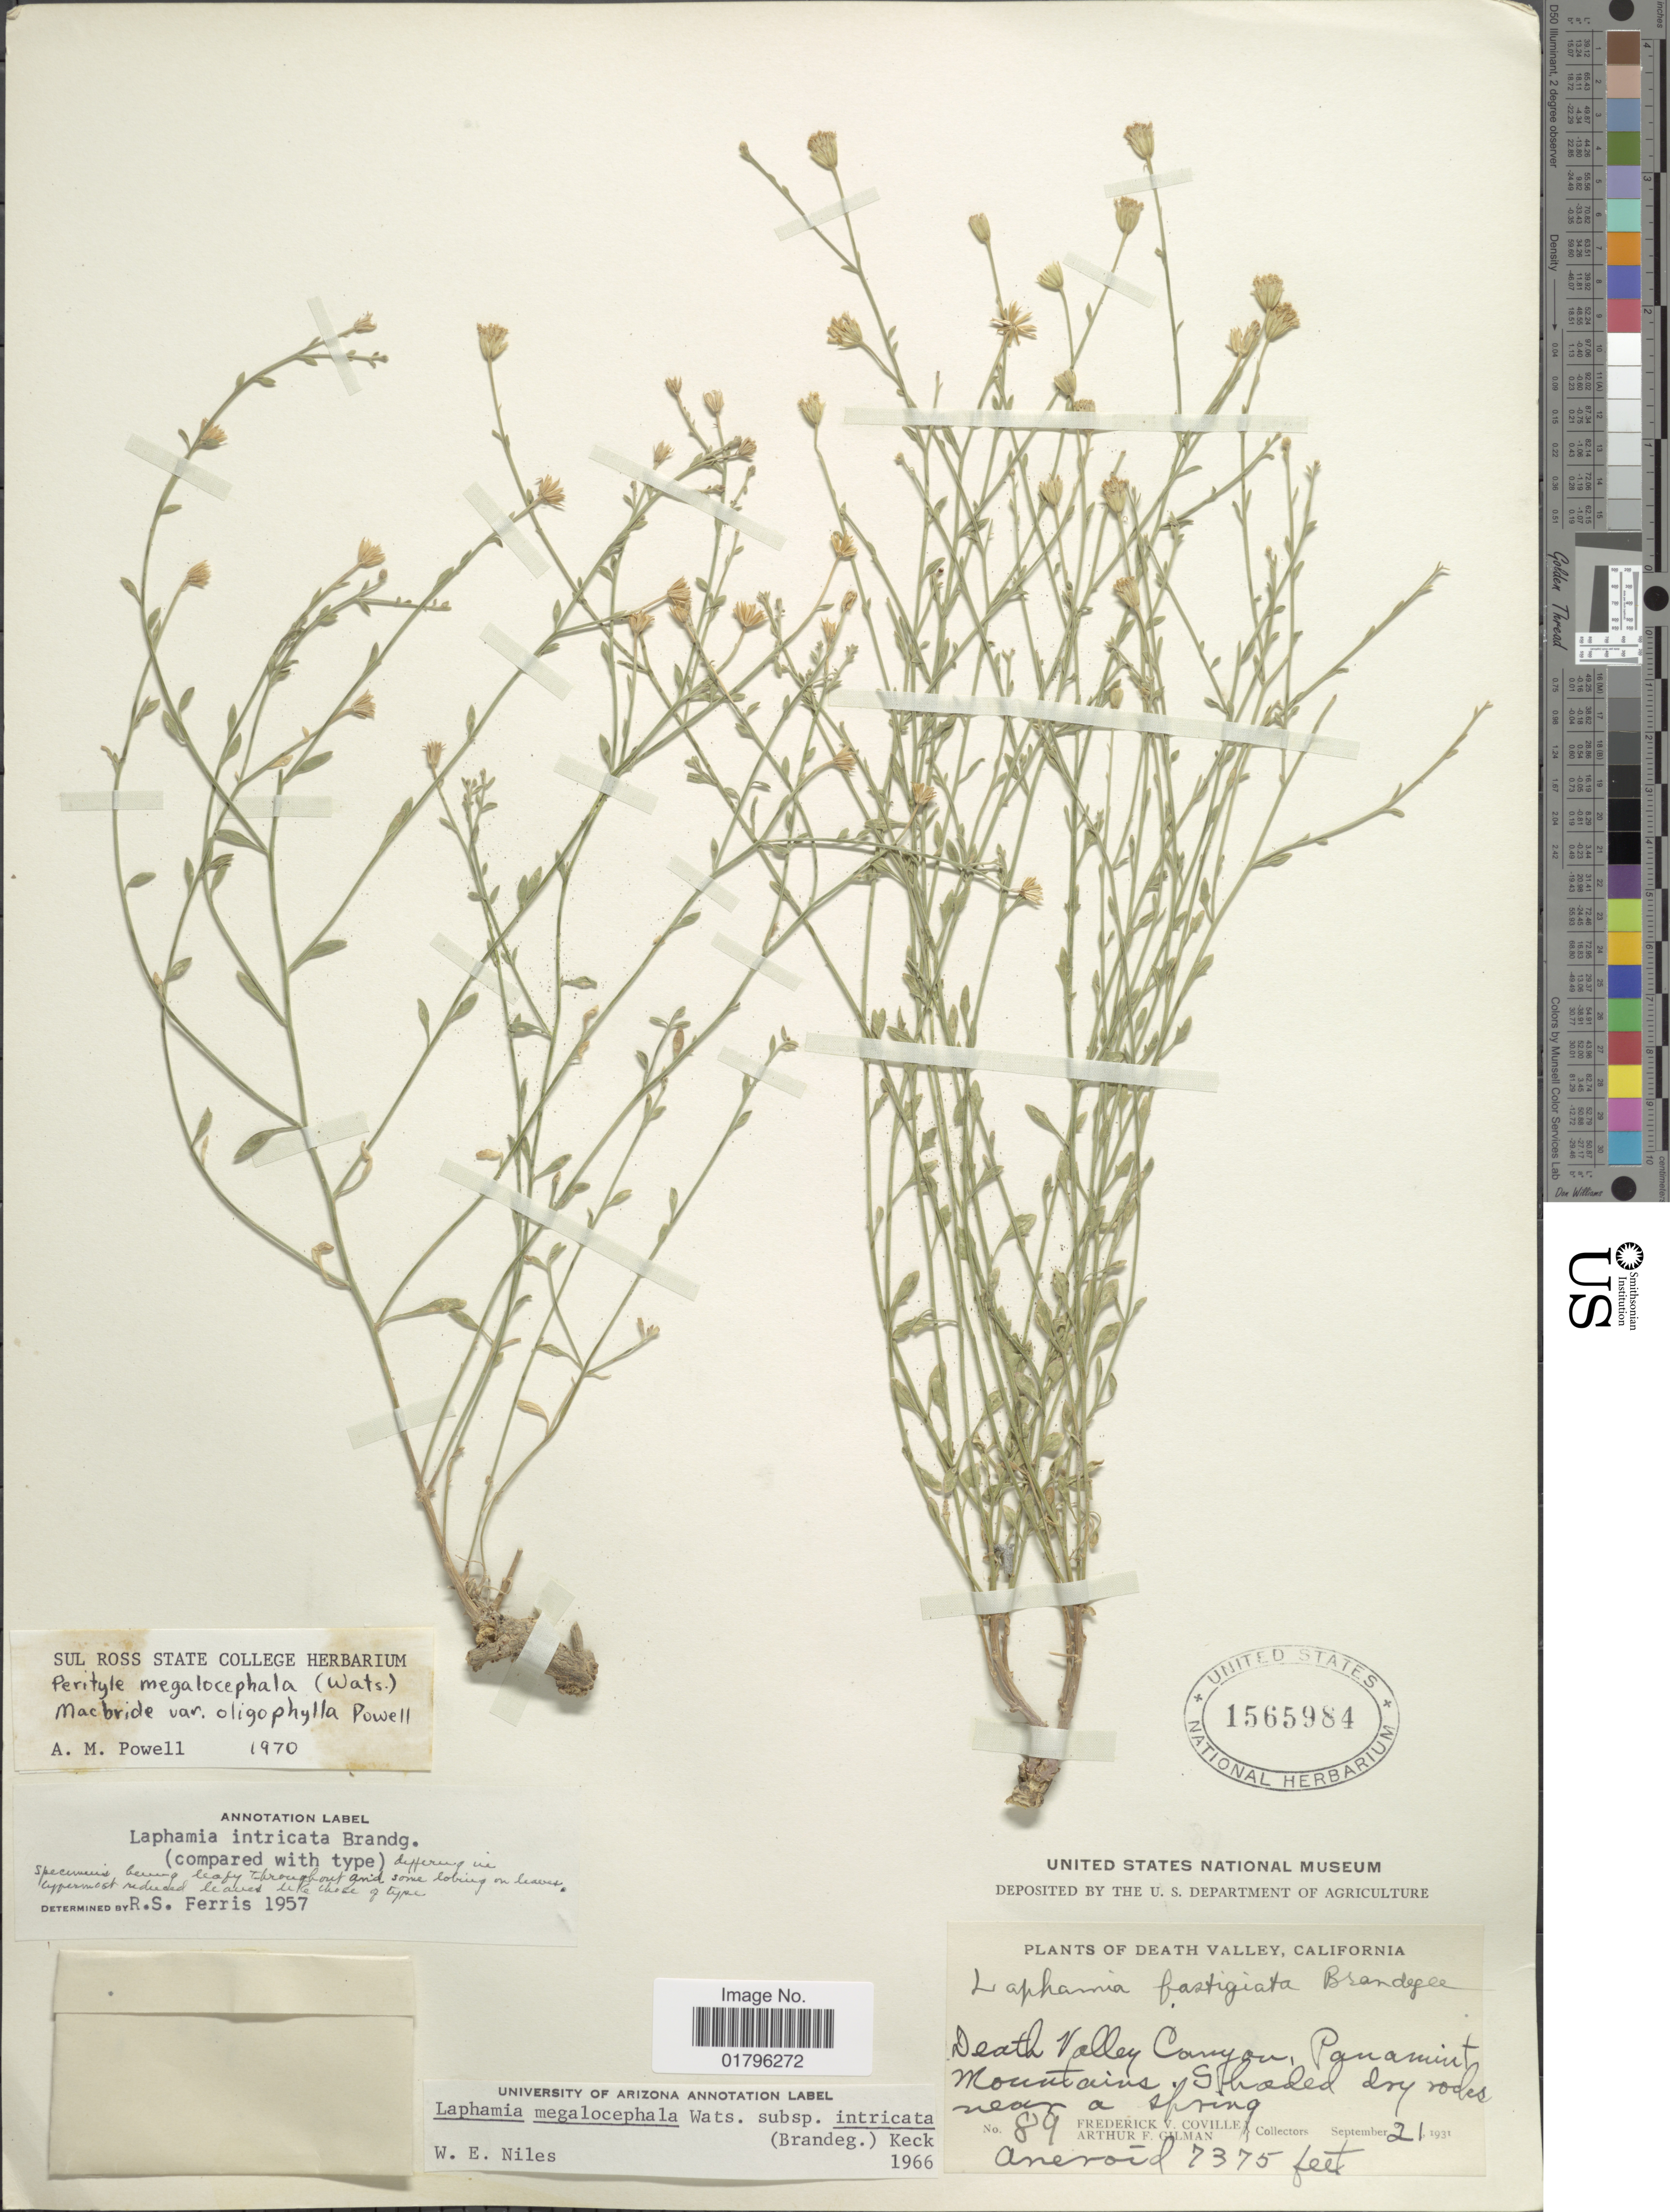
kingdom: Plantae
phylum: Tracheophyta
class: Magnoliopsida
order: Asterales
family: Asteraceae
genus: Perityle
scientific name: Perityle megalocephala var. oligophylla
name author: A.M. Powell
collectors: F. V. Coville & A. Gilman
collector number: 89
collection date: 1931-09-21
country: United States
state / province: California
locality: Death Valley, Death Valley Canyon, Panamint Mountains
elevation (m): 2248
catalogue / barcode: US 1565984